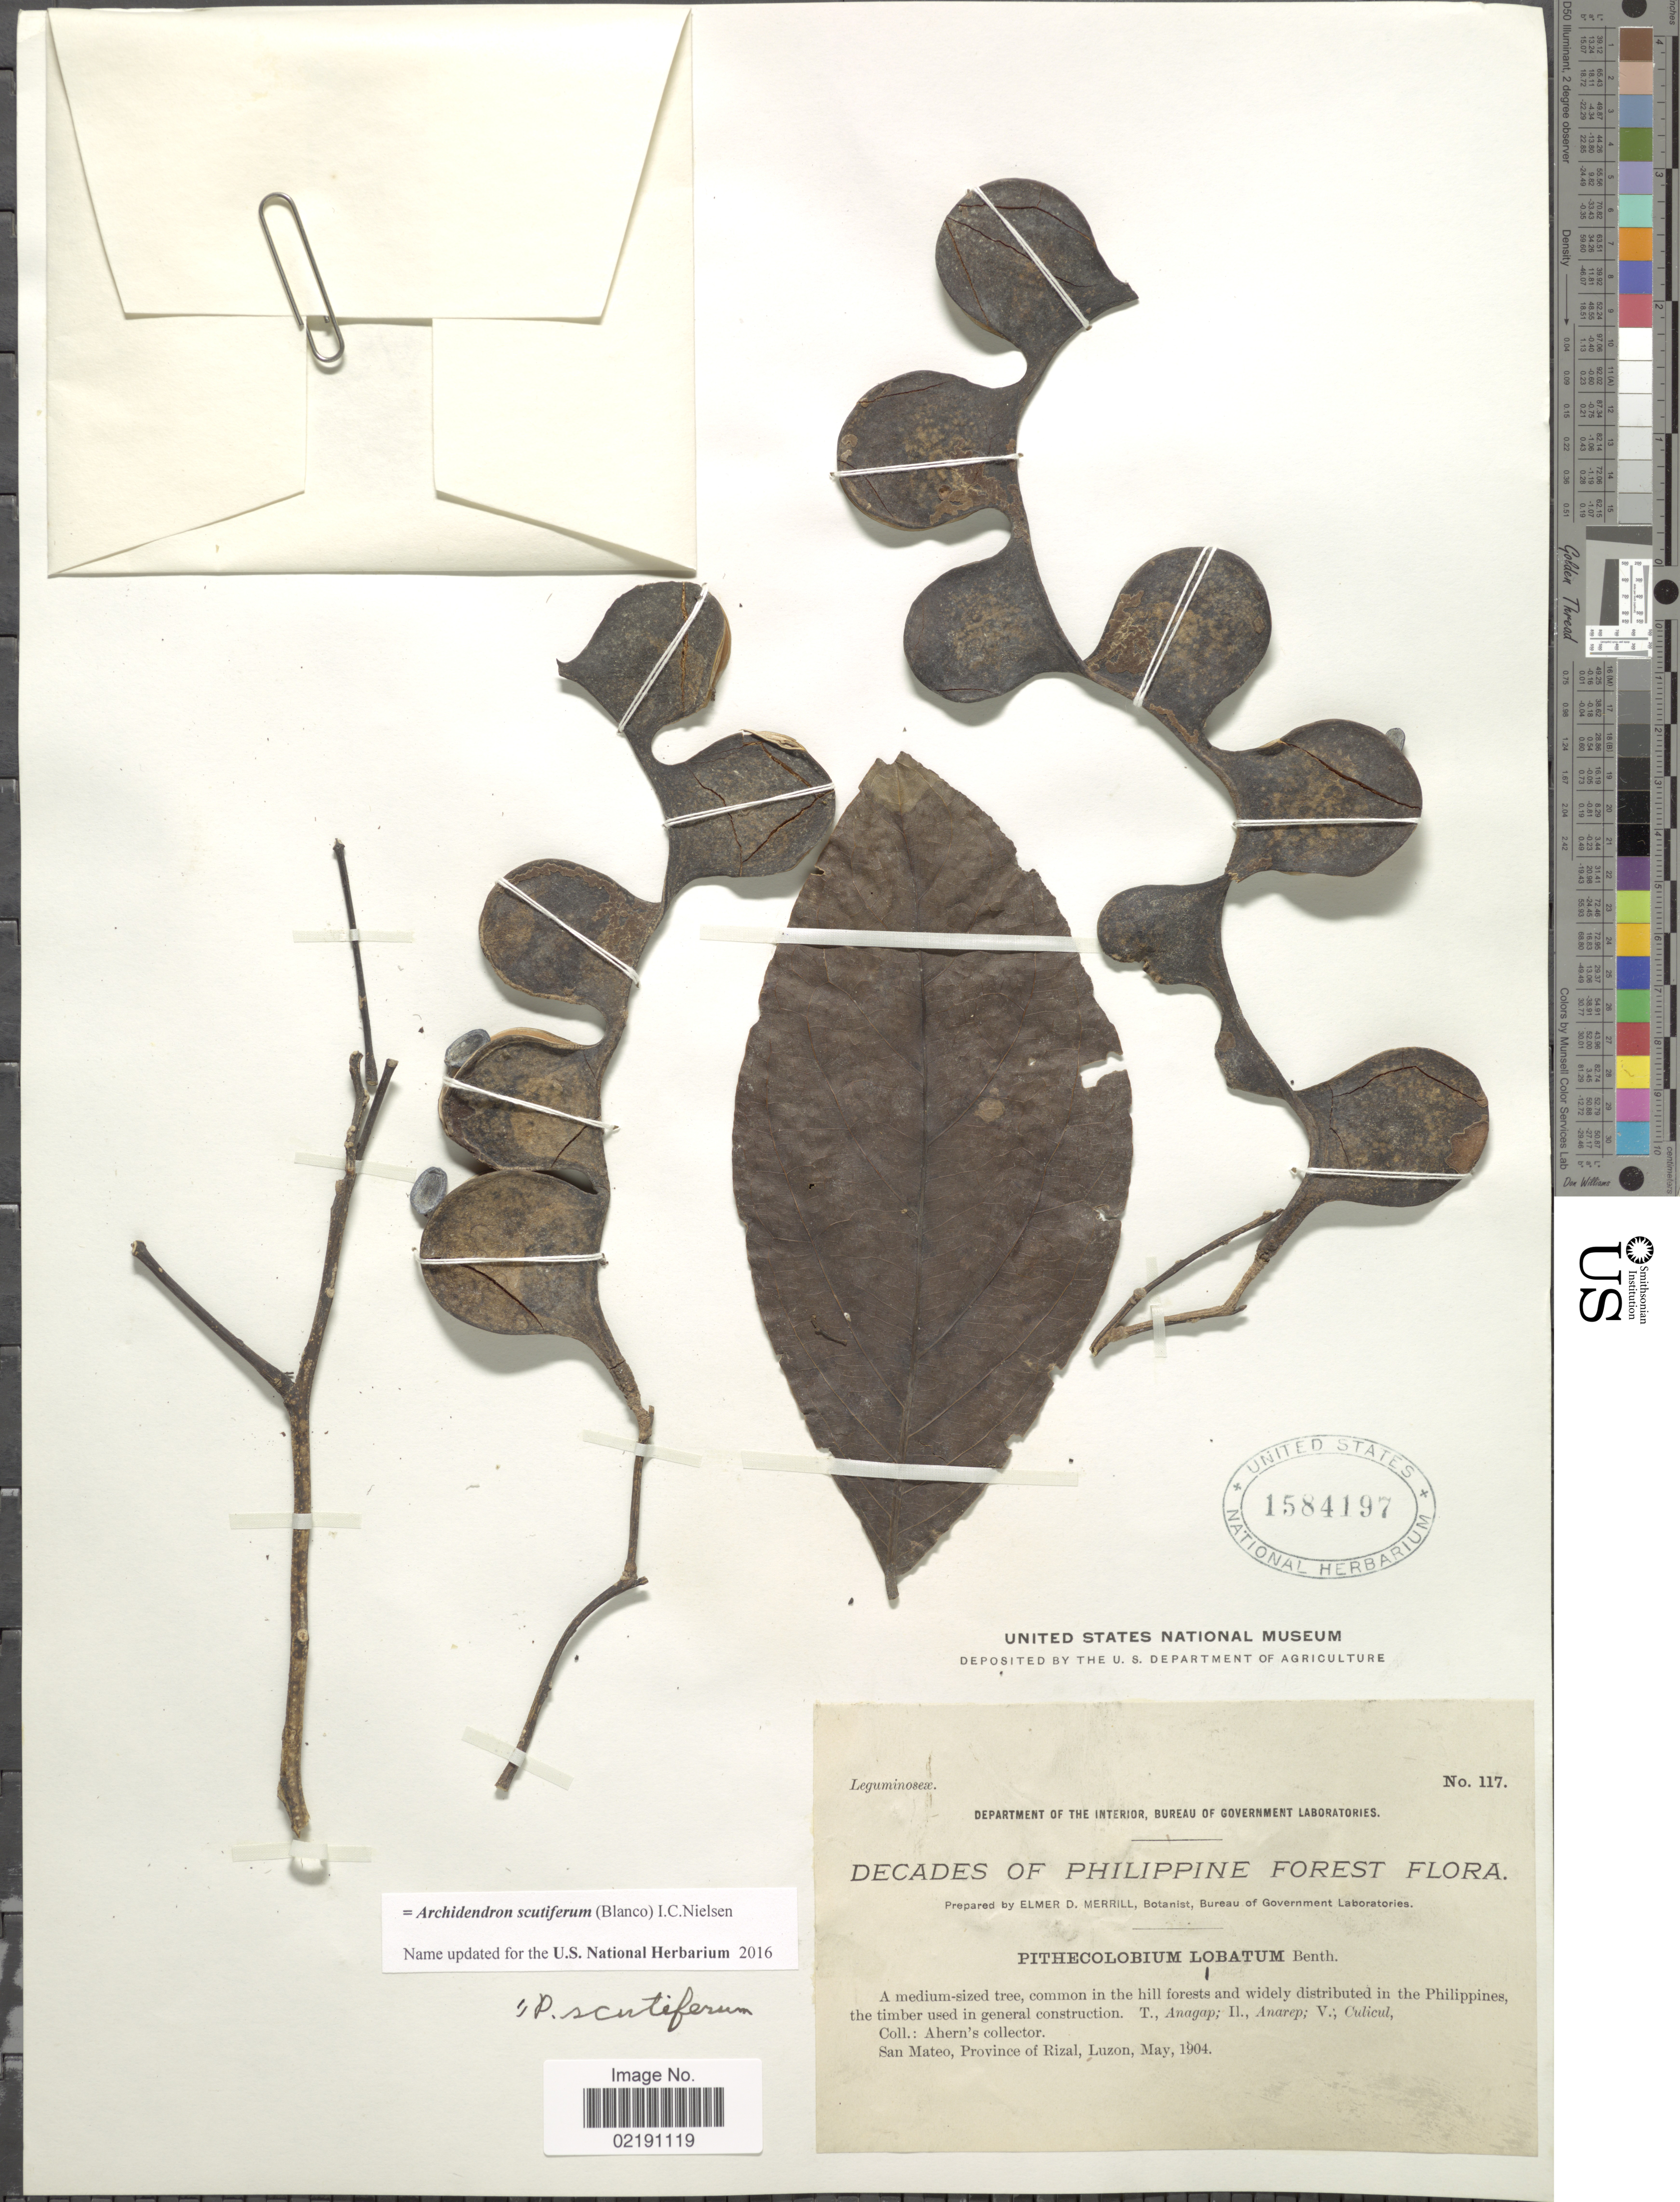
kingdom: Plantae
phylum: Tracheophyta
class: Magnoliopsida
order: Fabales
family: Fabaceae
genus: Archidendron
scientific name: Archidendron scutiferum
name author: (Blanco) I.C. Nielsen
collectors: Ahern's collector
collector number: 117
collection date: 1904-05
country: Philippines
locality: San Mateo, Province of Rizal, Luzon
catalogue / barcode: US 1584197